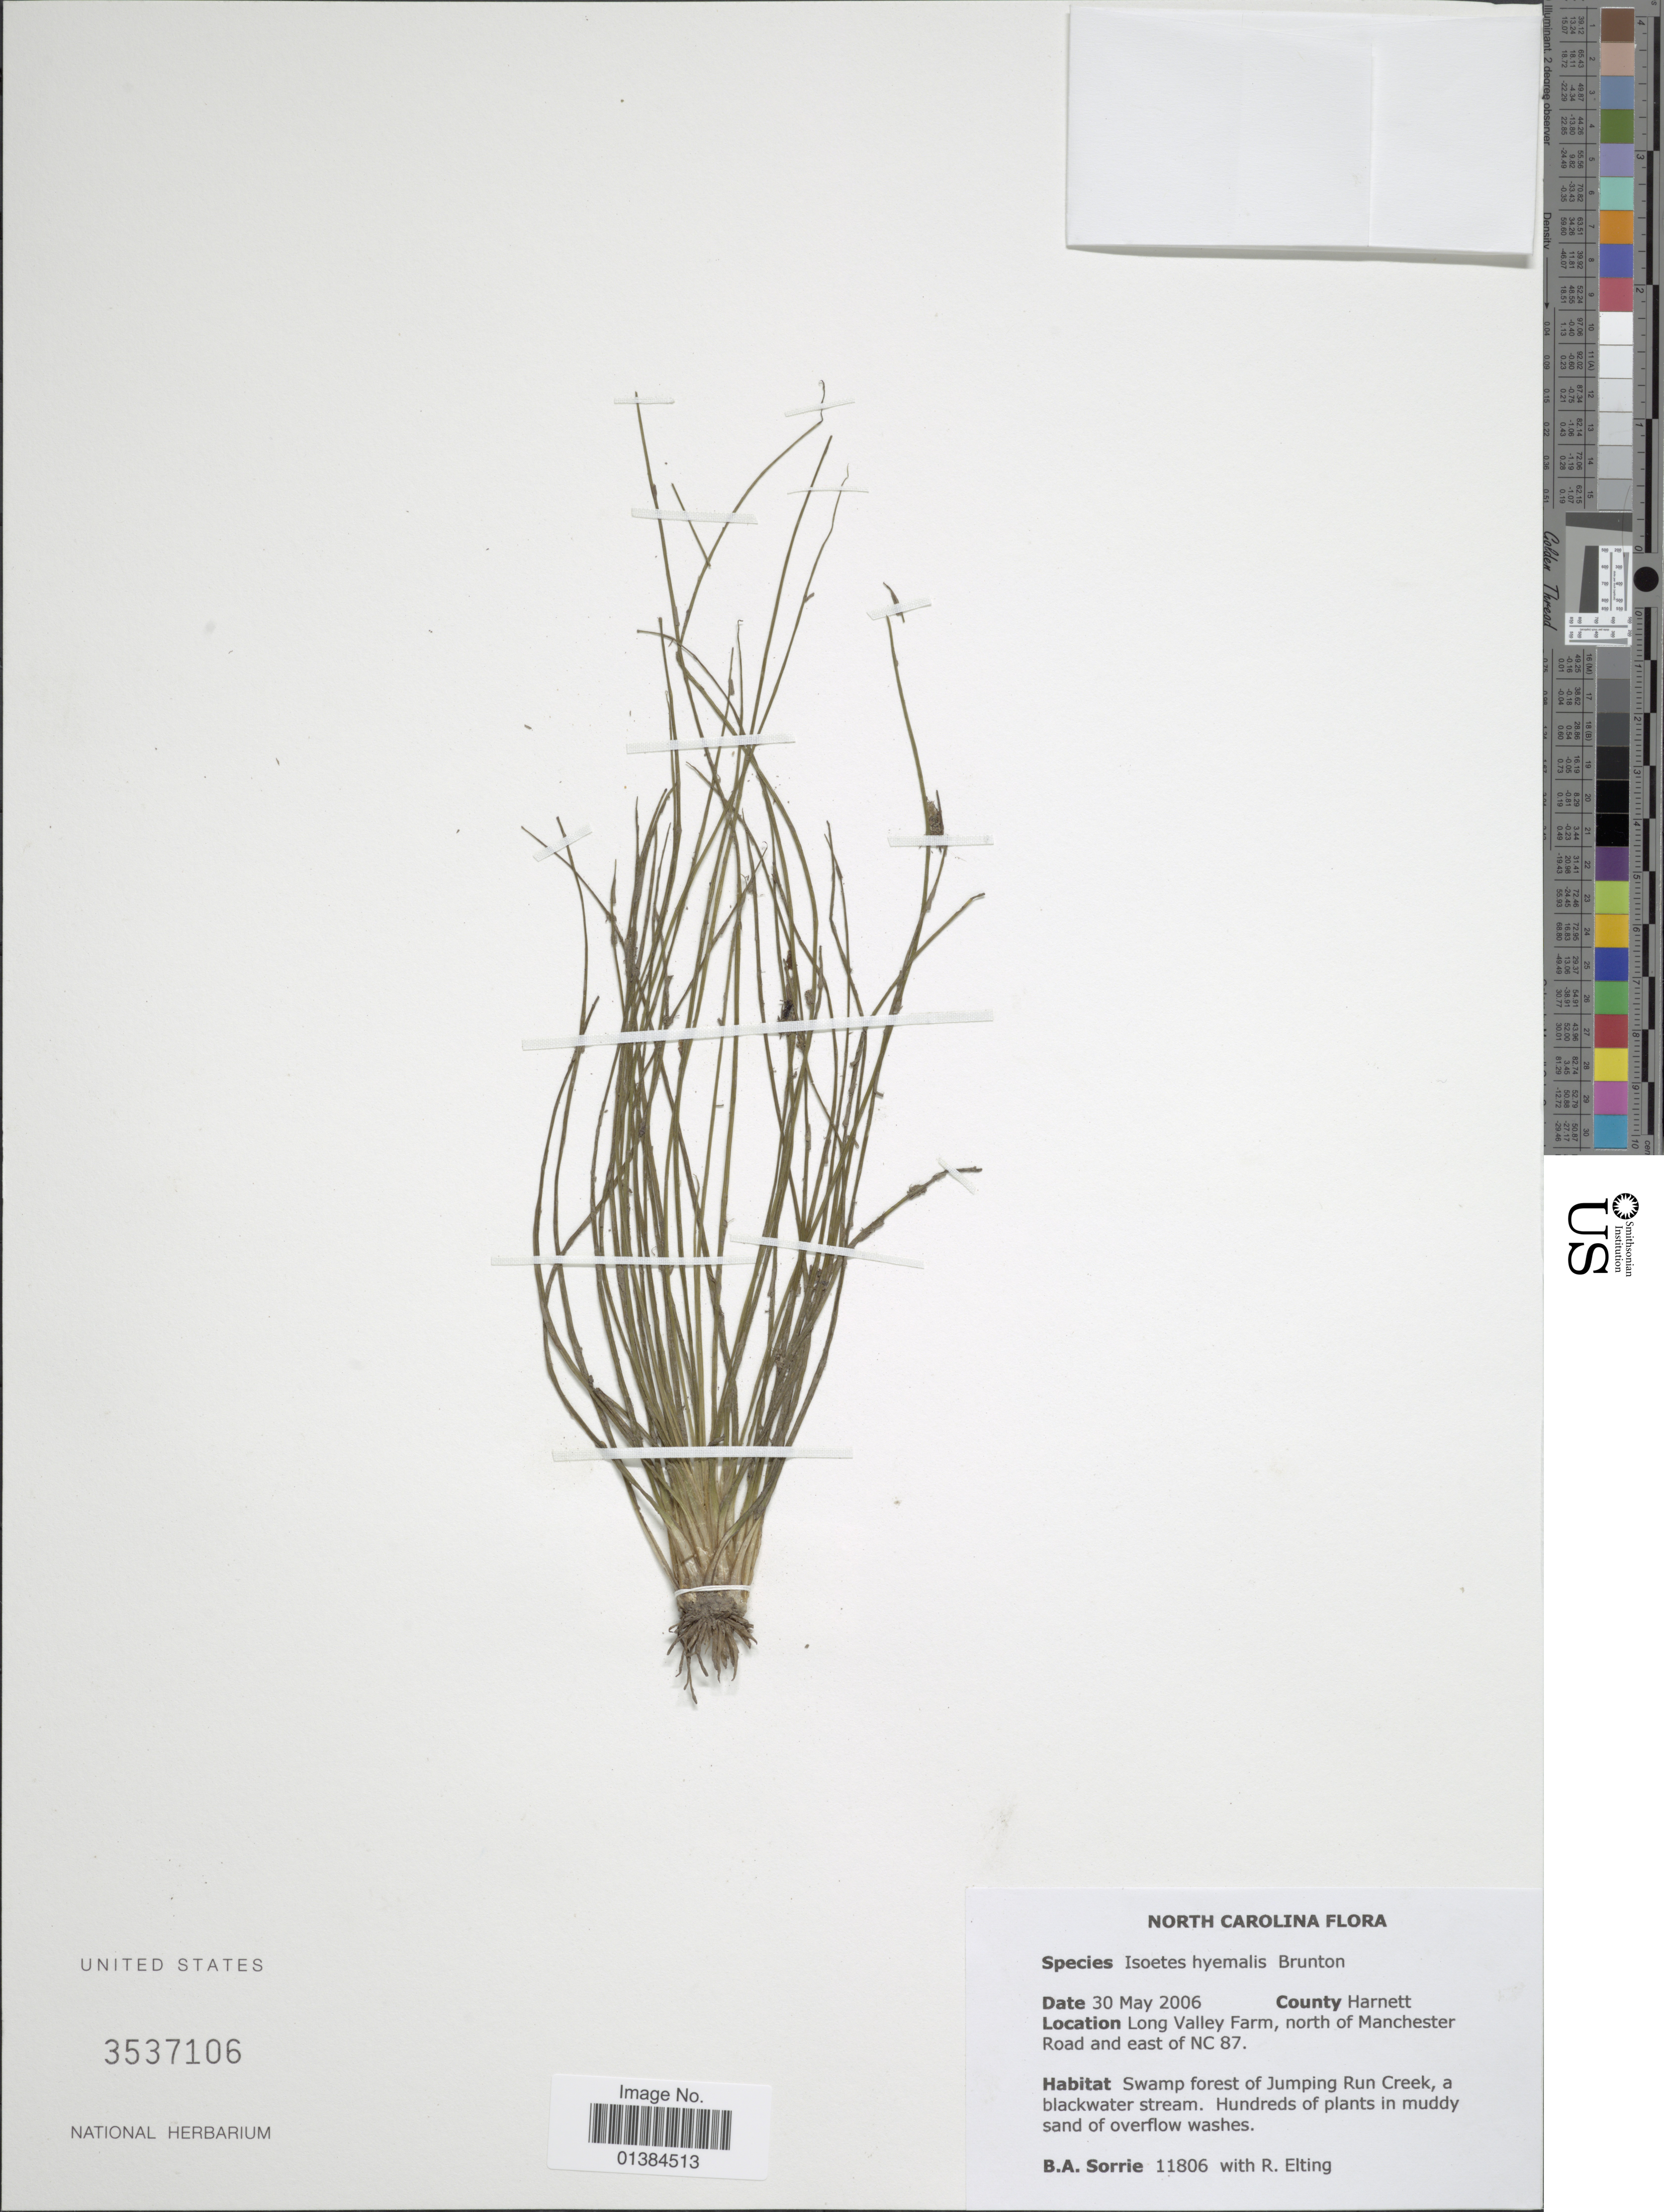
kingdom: Plantae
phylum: Tracheophyta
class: Lycopodiopsida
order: Isoetales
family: Isoetaceae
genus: Isoetes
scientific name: Isoetes hyemalis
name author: D. F. Brunt.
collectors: B. Sorrie & R. Elting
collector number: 11806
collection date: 2006-05-30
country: United States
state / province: North Carolina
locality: County Harnett. Long Valley Farm, north of Manchester Road and east of NC 87. Jumping Run Creek.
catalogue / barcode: US 3537106